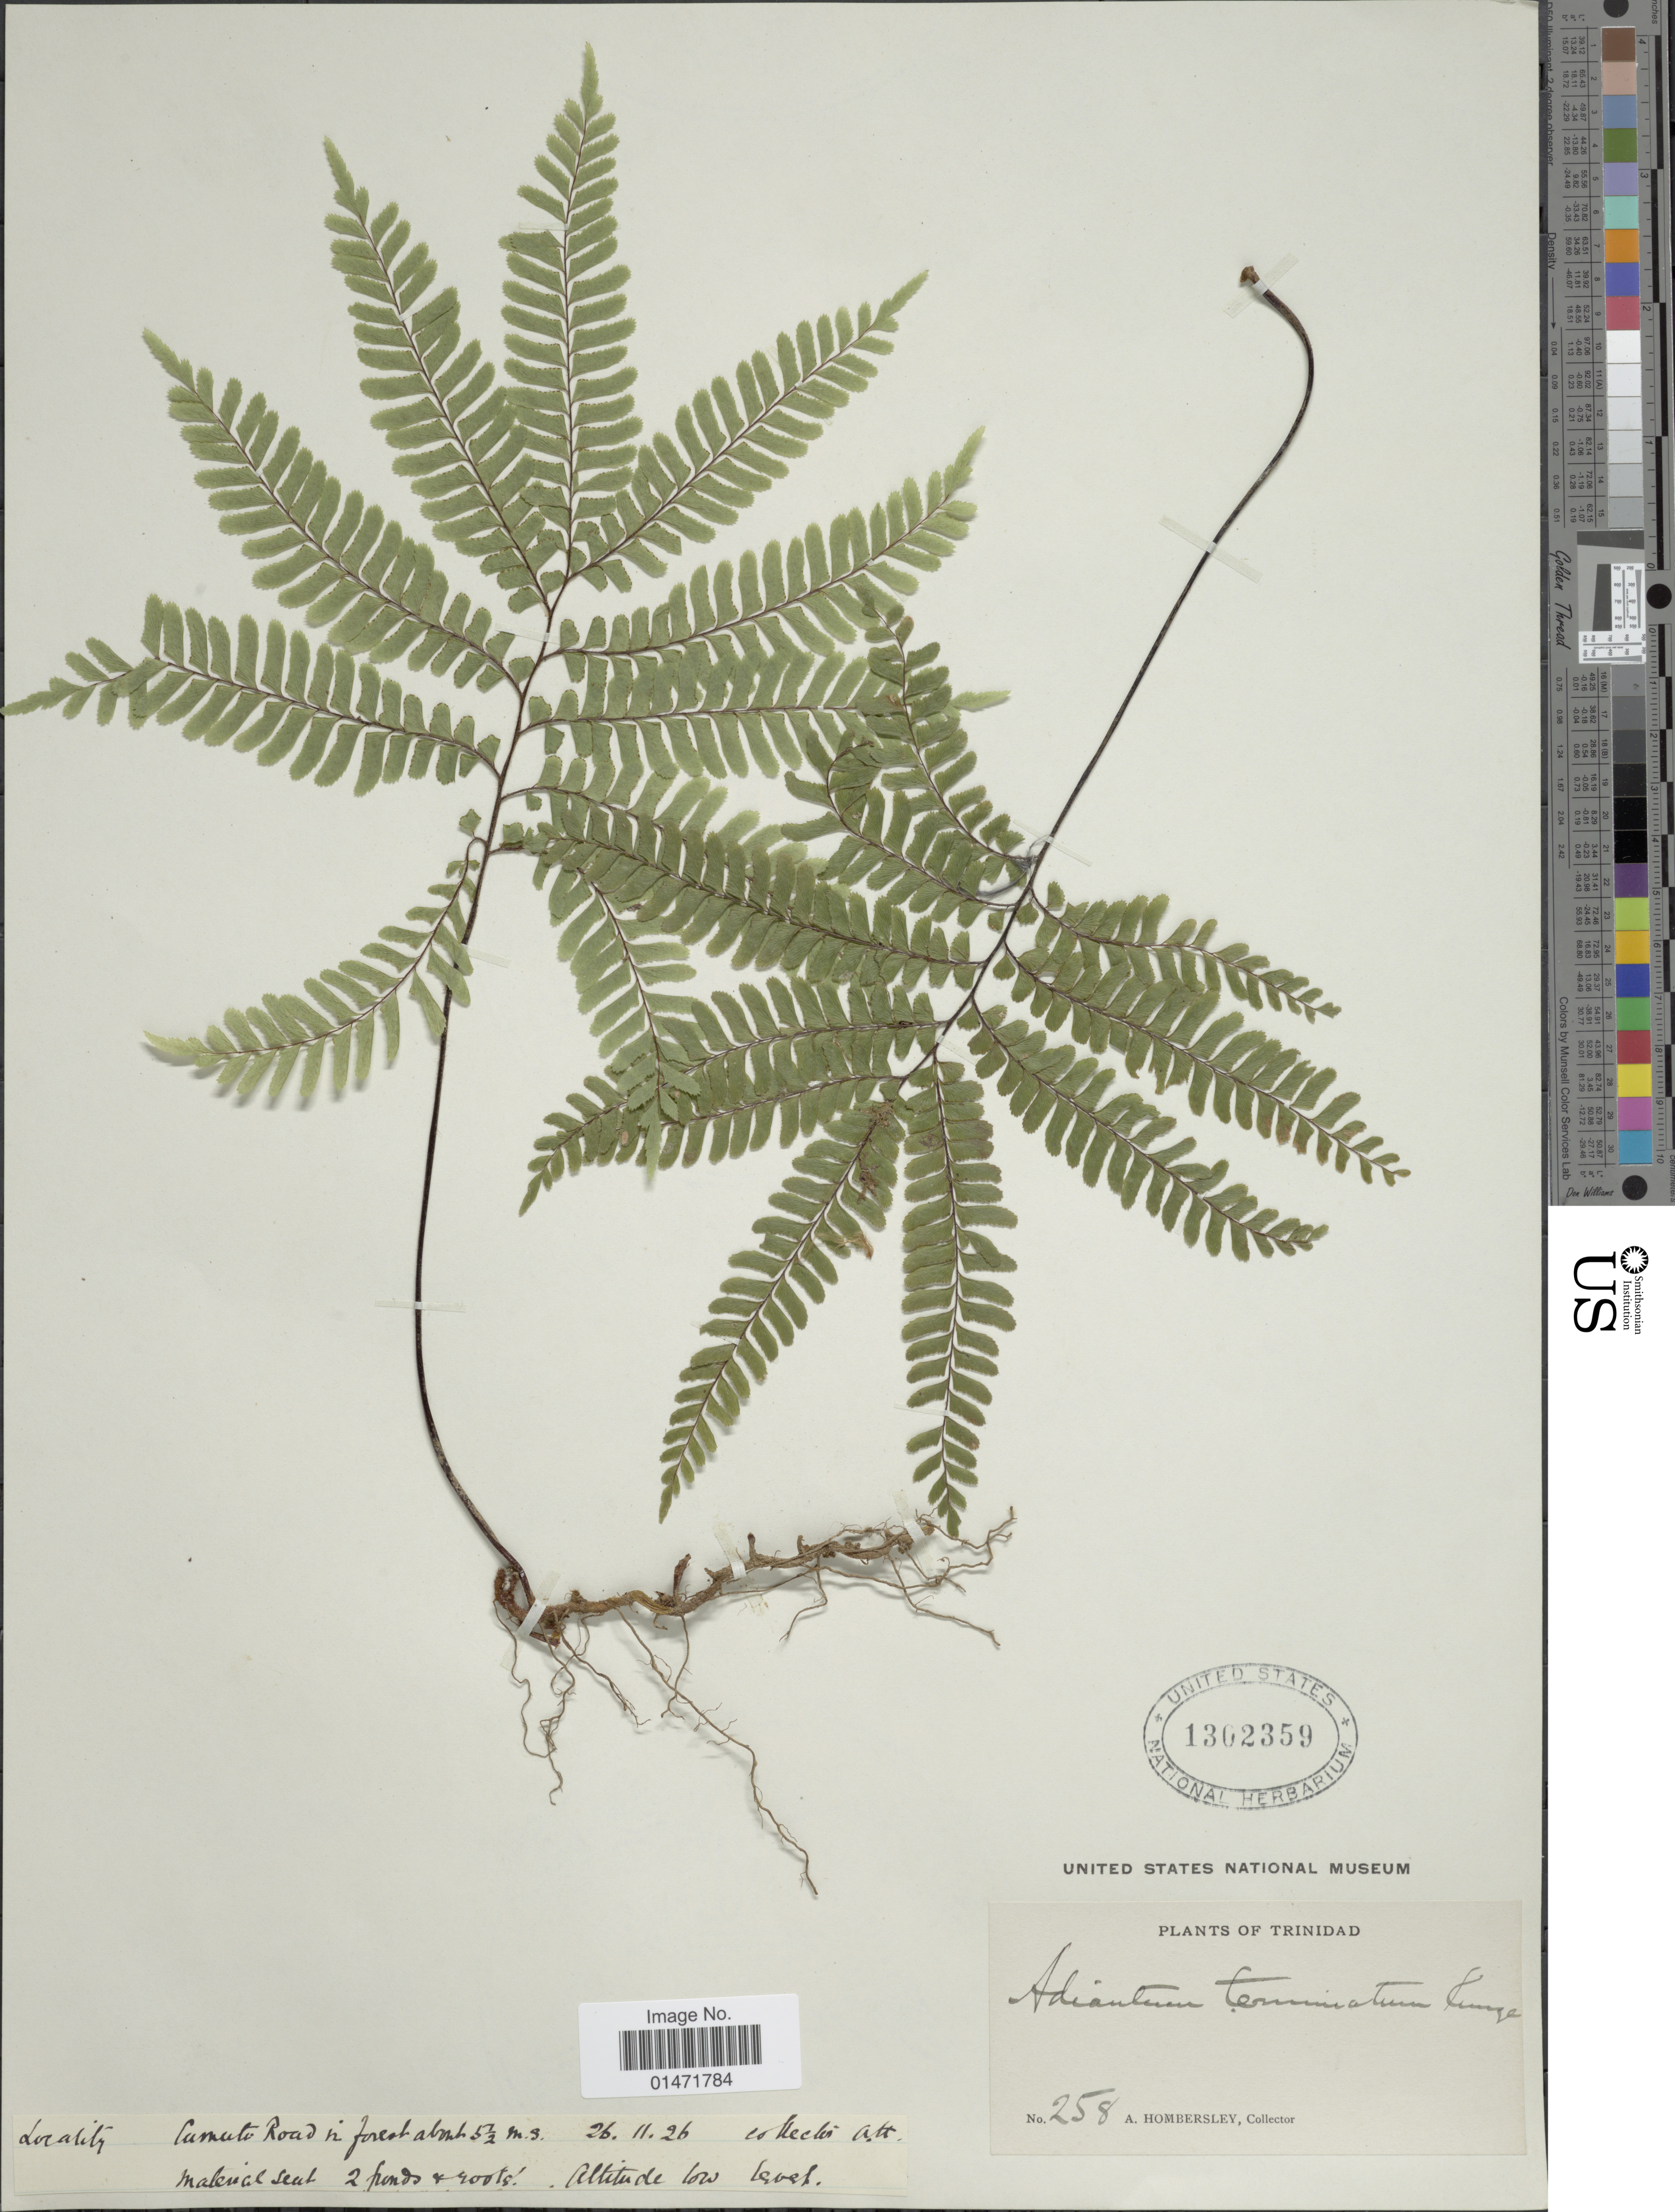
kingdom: Plantae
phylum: Tracheophyta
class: Polypodiopsida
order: Polypodiales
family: Pteridaceae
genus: Adiantum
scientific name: Adiantum terminatum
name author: Kunze ex Miq.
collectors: A. Hombersley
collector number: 258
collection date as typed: Transcribed d/m/y: 26/11/26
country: Trinidad and Tobago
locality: Trinidad. Cumuto Road in forest about 5½ m.s.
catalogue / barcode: US 1302359